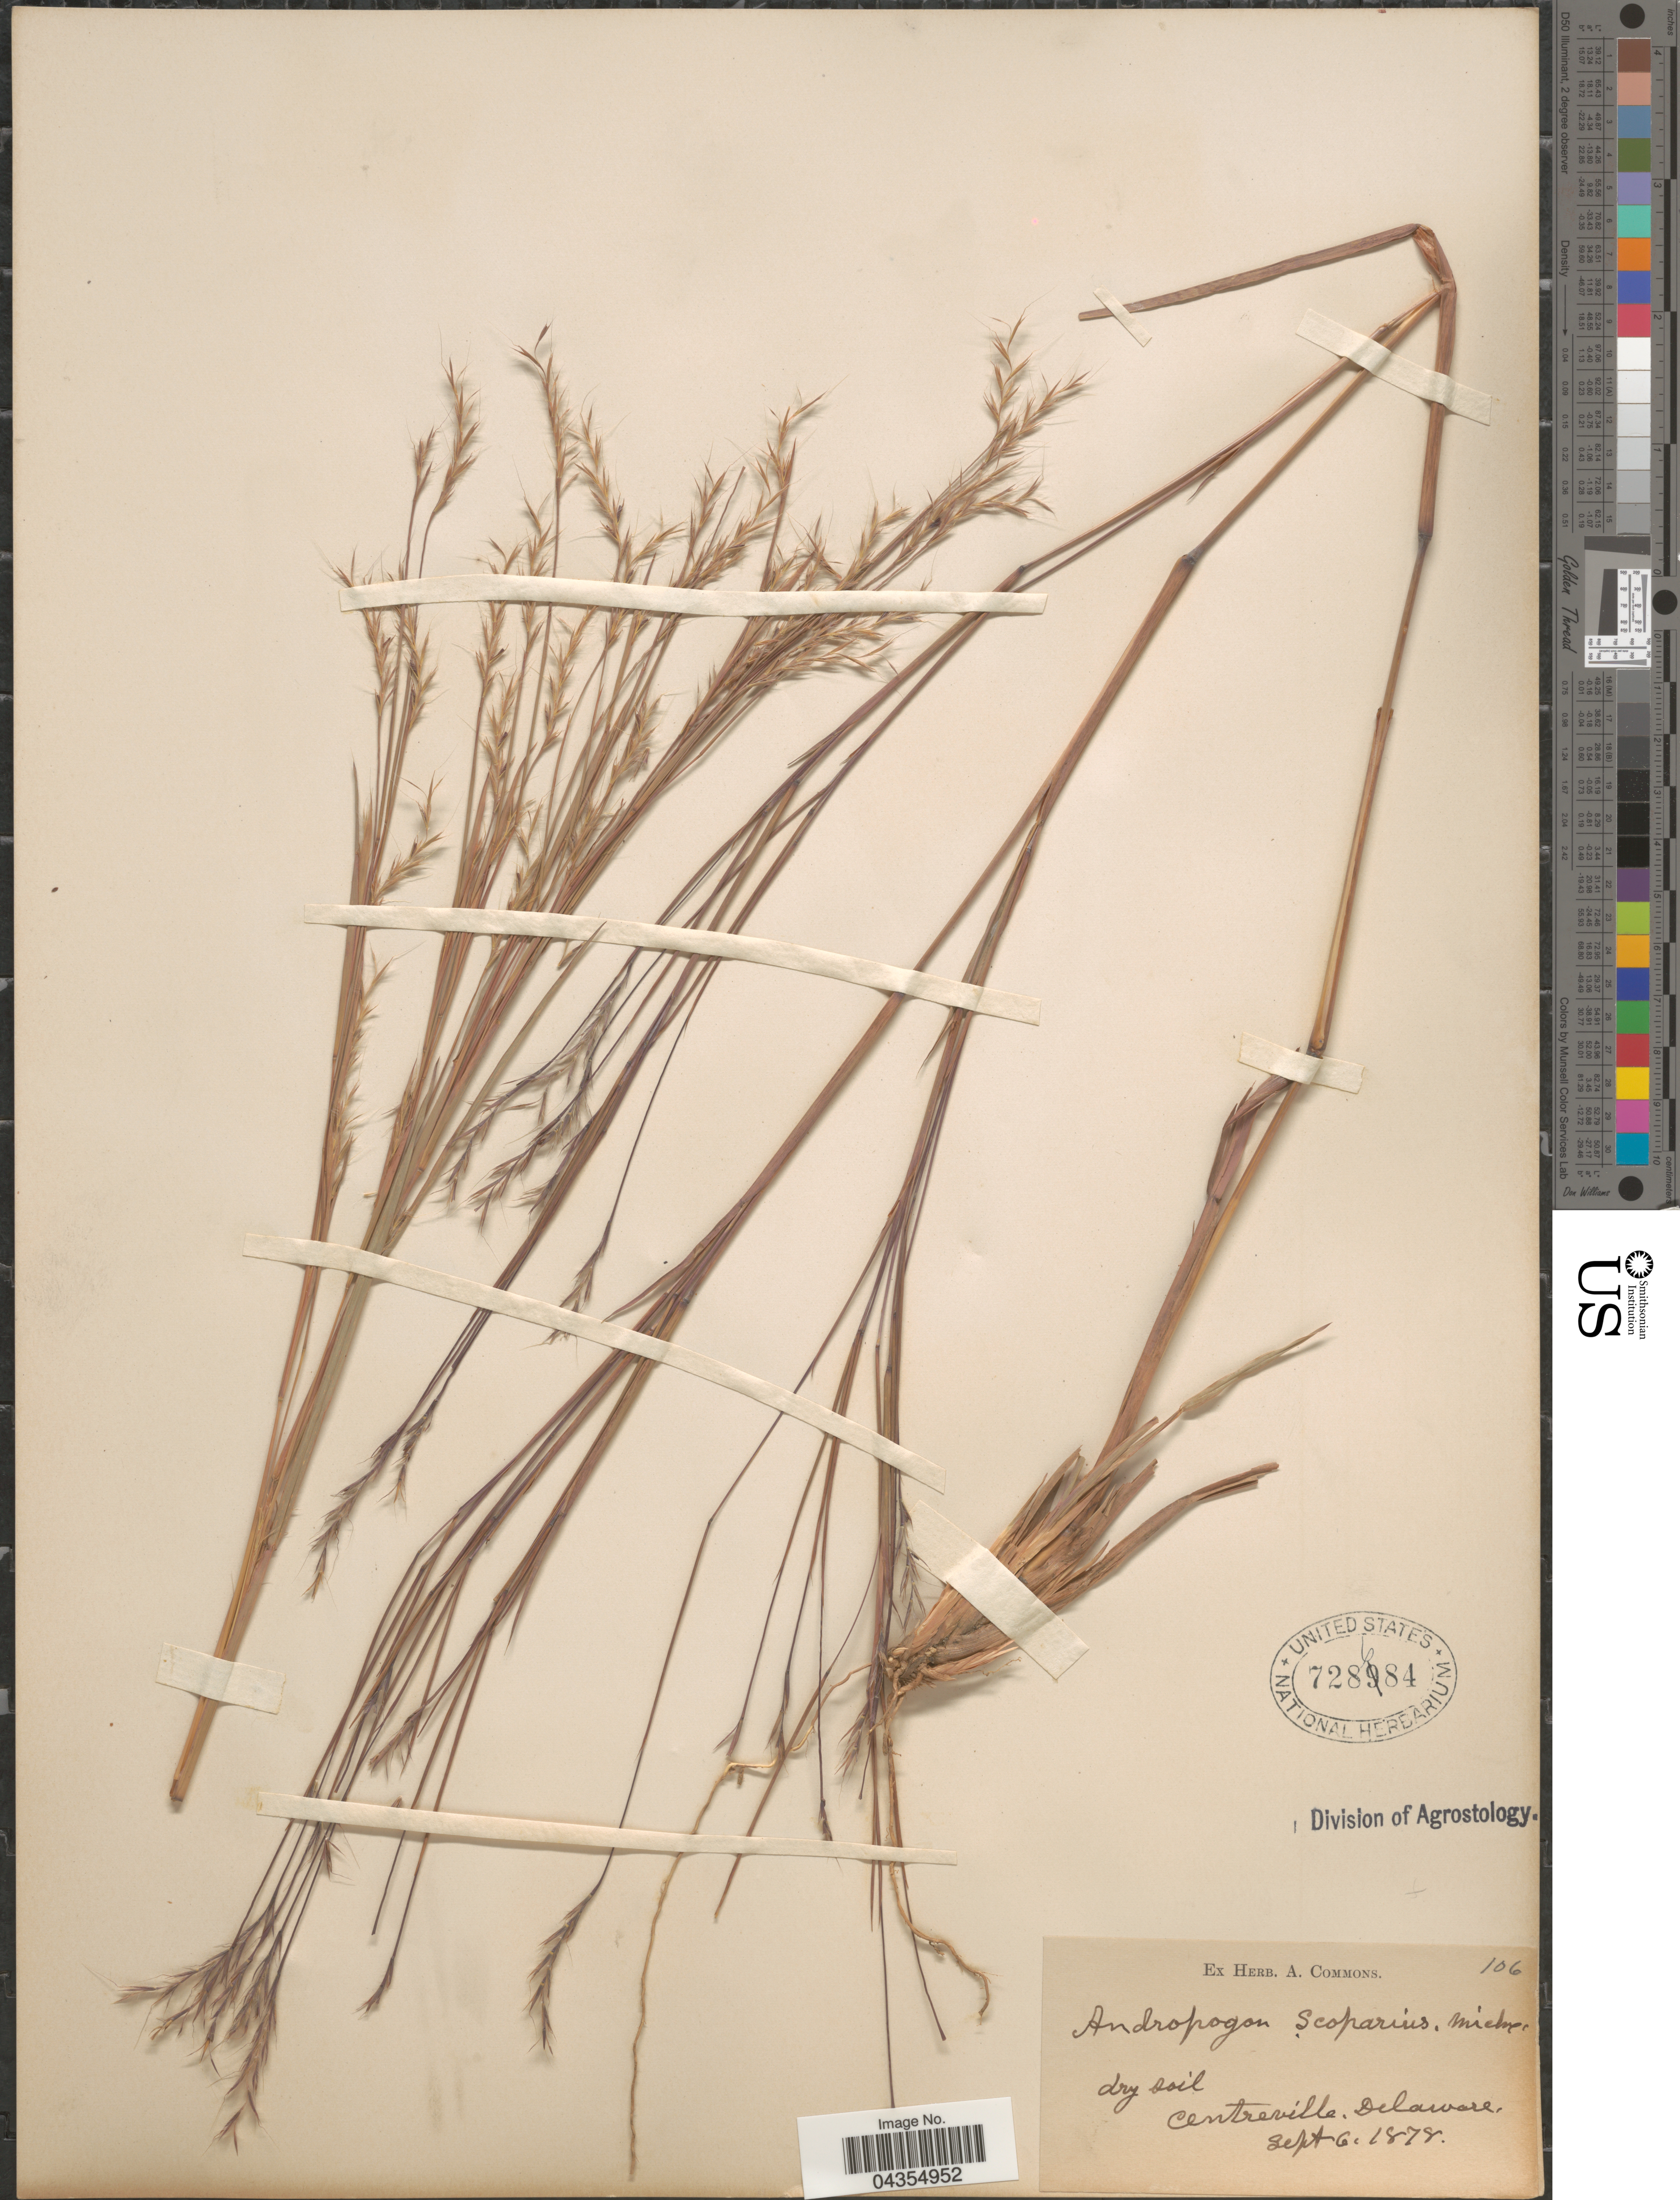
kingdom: Plantae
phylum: Tracheophyta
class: Liliopsida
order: Poales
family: Poaceae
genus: Schizachyrium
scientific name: Schizachyrium sanguineum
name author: (Retz.) Alston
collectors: ex herb. A. Commons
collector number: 106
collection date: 1878-09-06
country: United States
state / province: Delaware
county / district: New Castle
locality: Centreville.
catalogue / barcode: US 728684